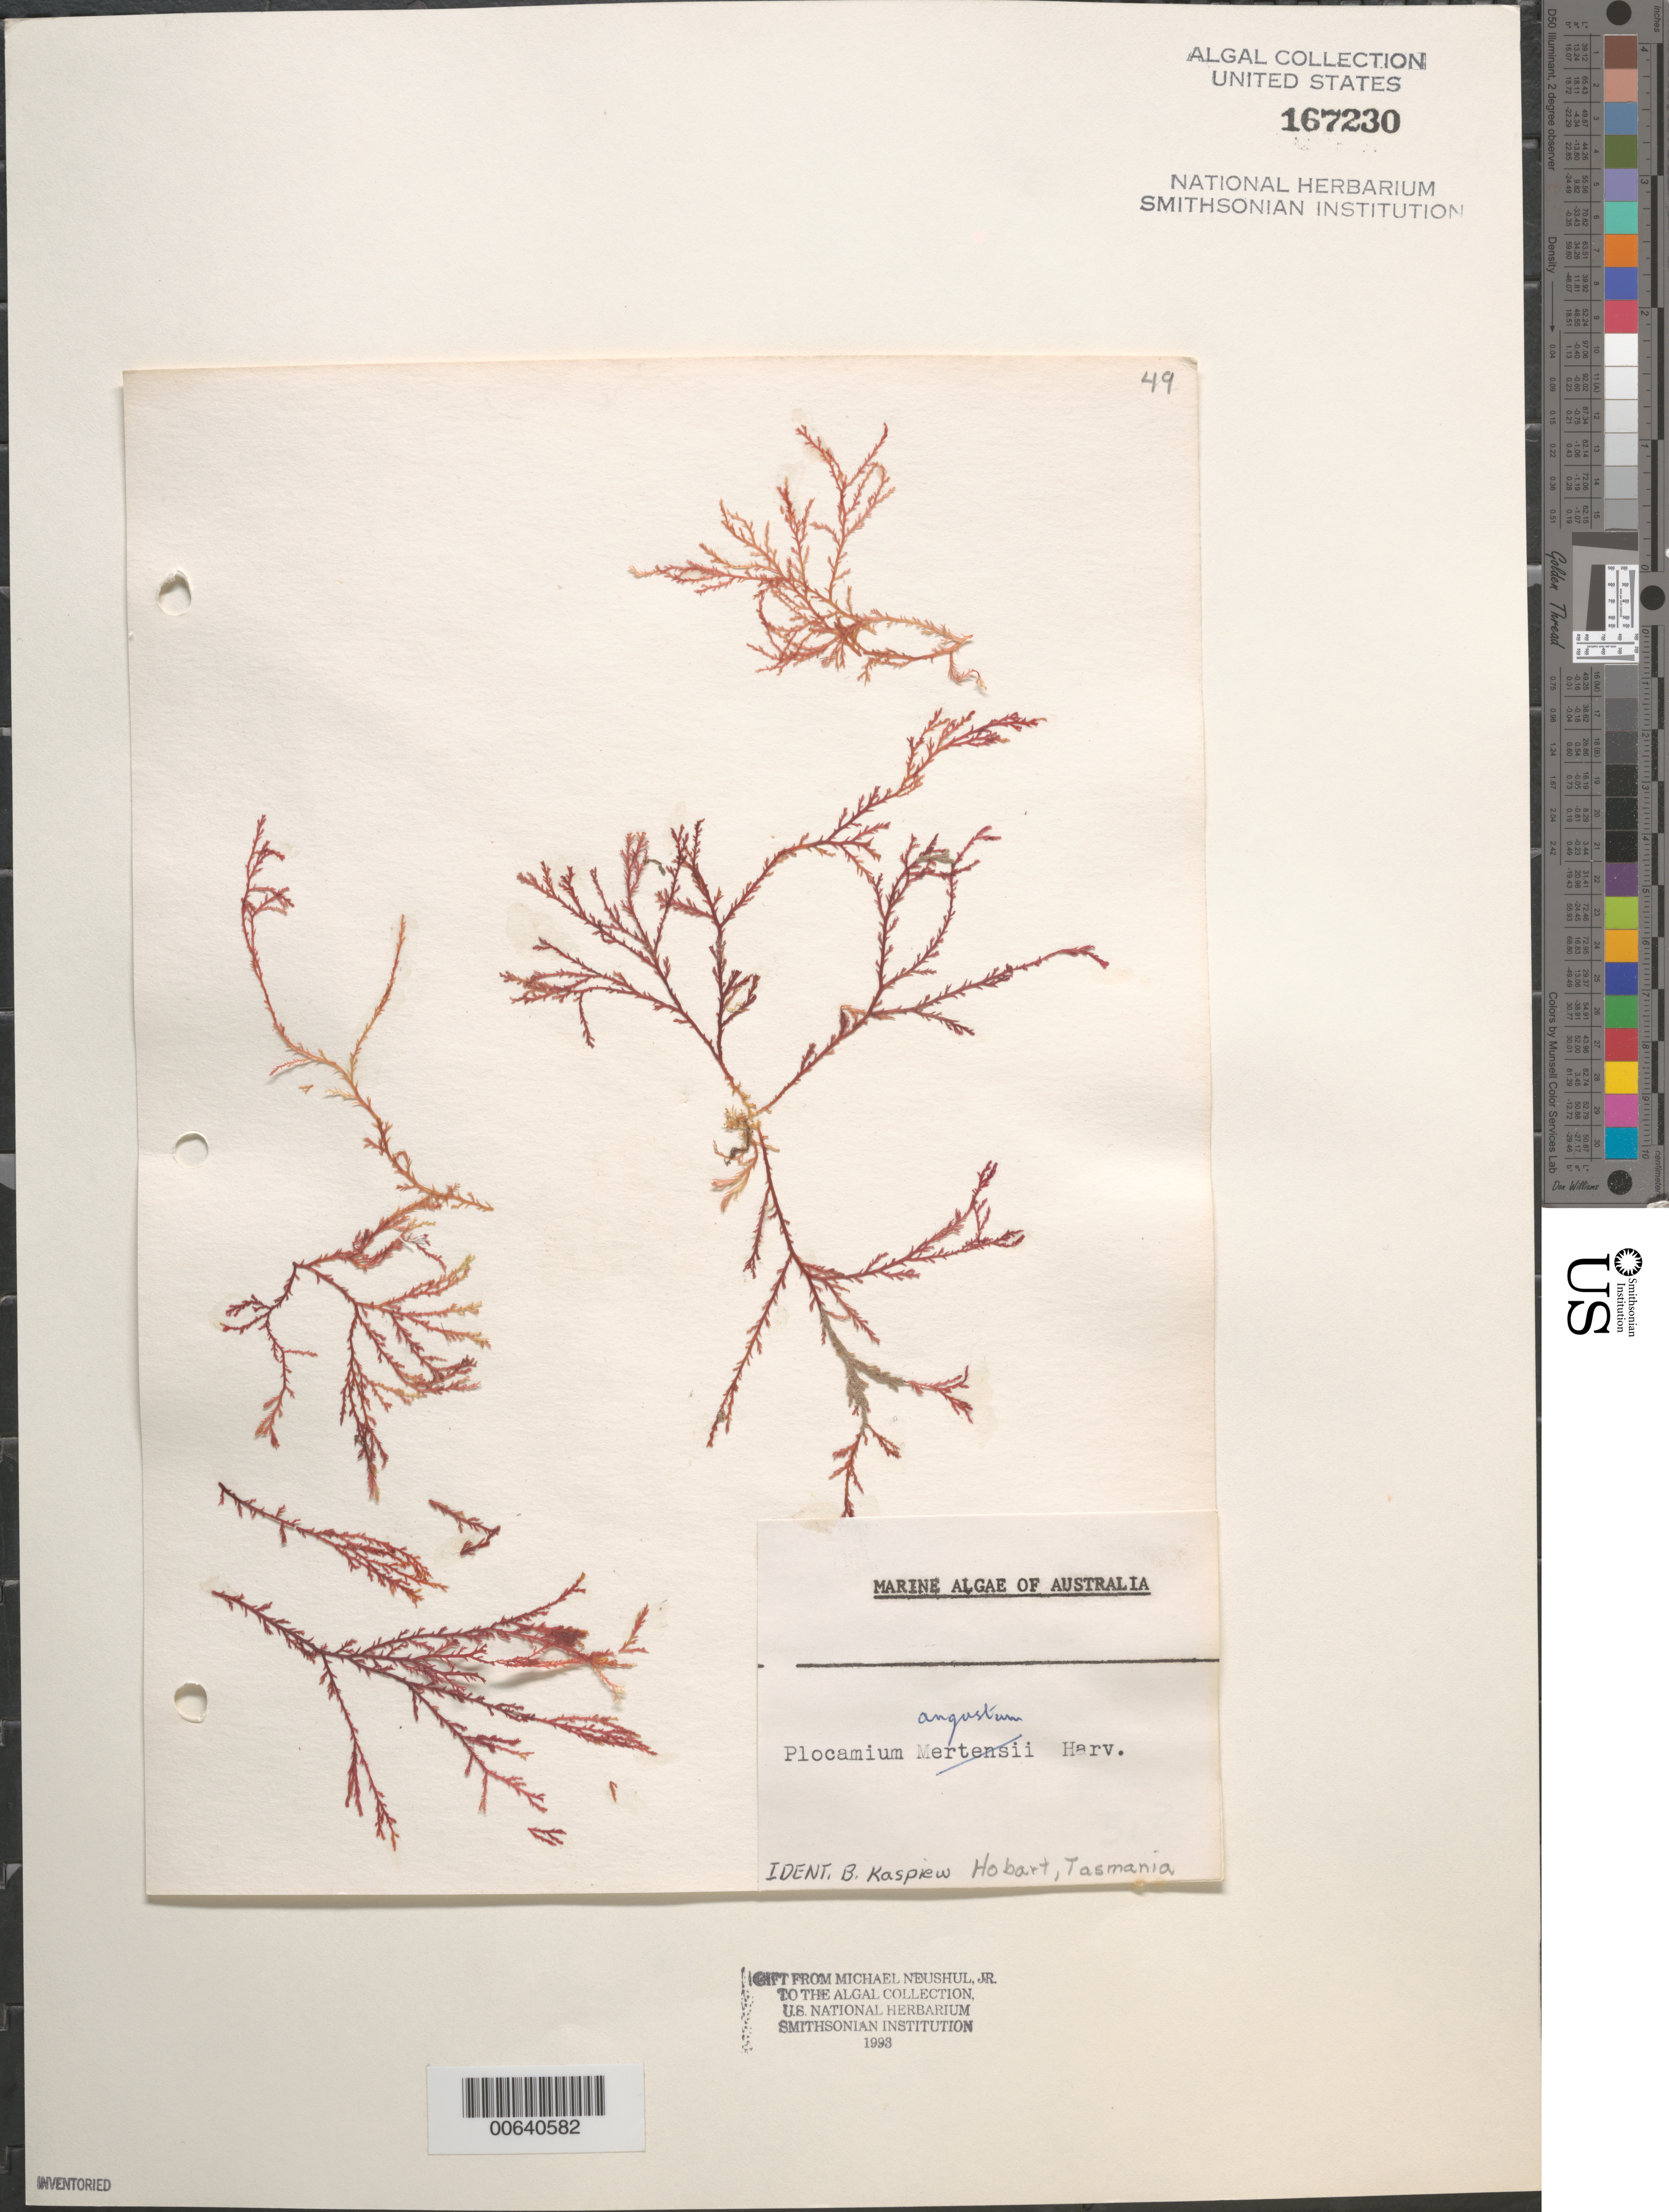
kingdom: Plantae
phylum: Rhodophyta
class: Florideophyceae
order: Plocamiales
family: Plocamiaceae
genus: Plocamium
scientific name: Plocamium angustum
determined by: Kaspiew, B.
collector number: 49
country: Australia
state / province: Tasmania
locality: Hobart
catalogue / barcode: US 167230